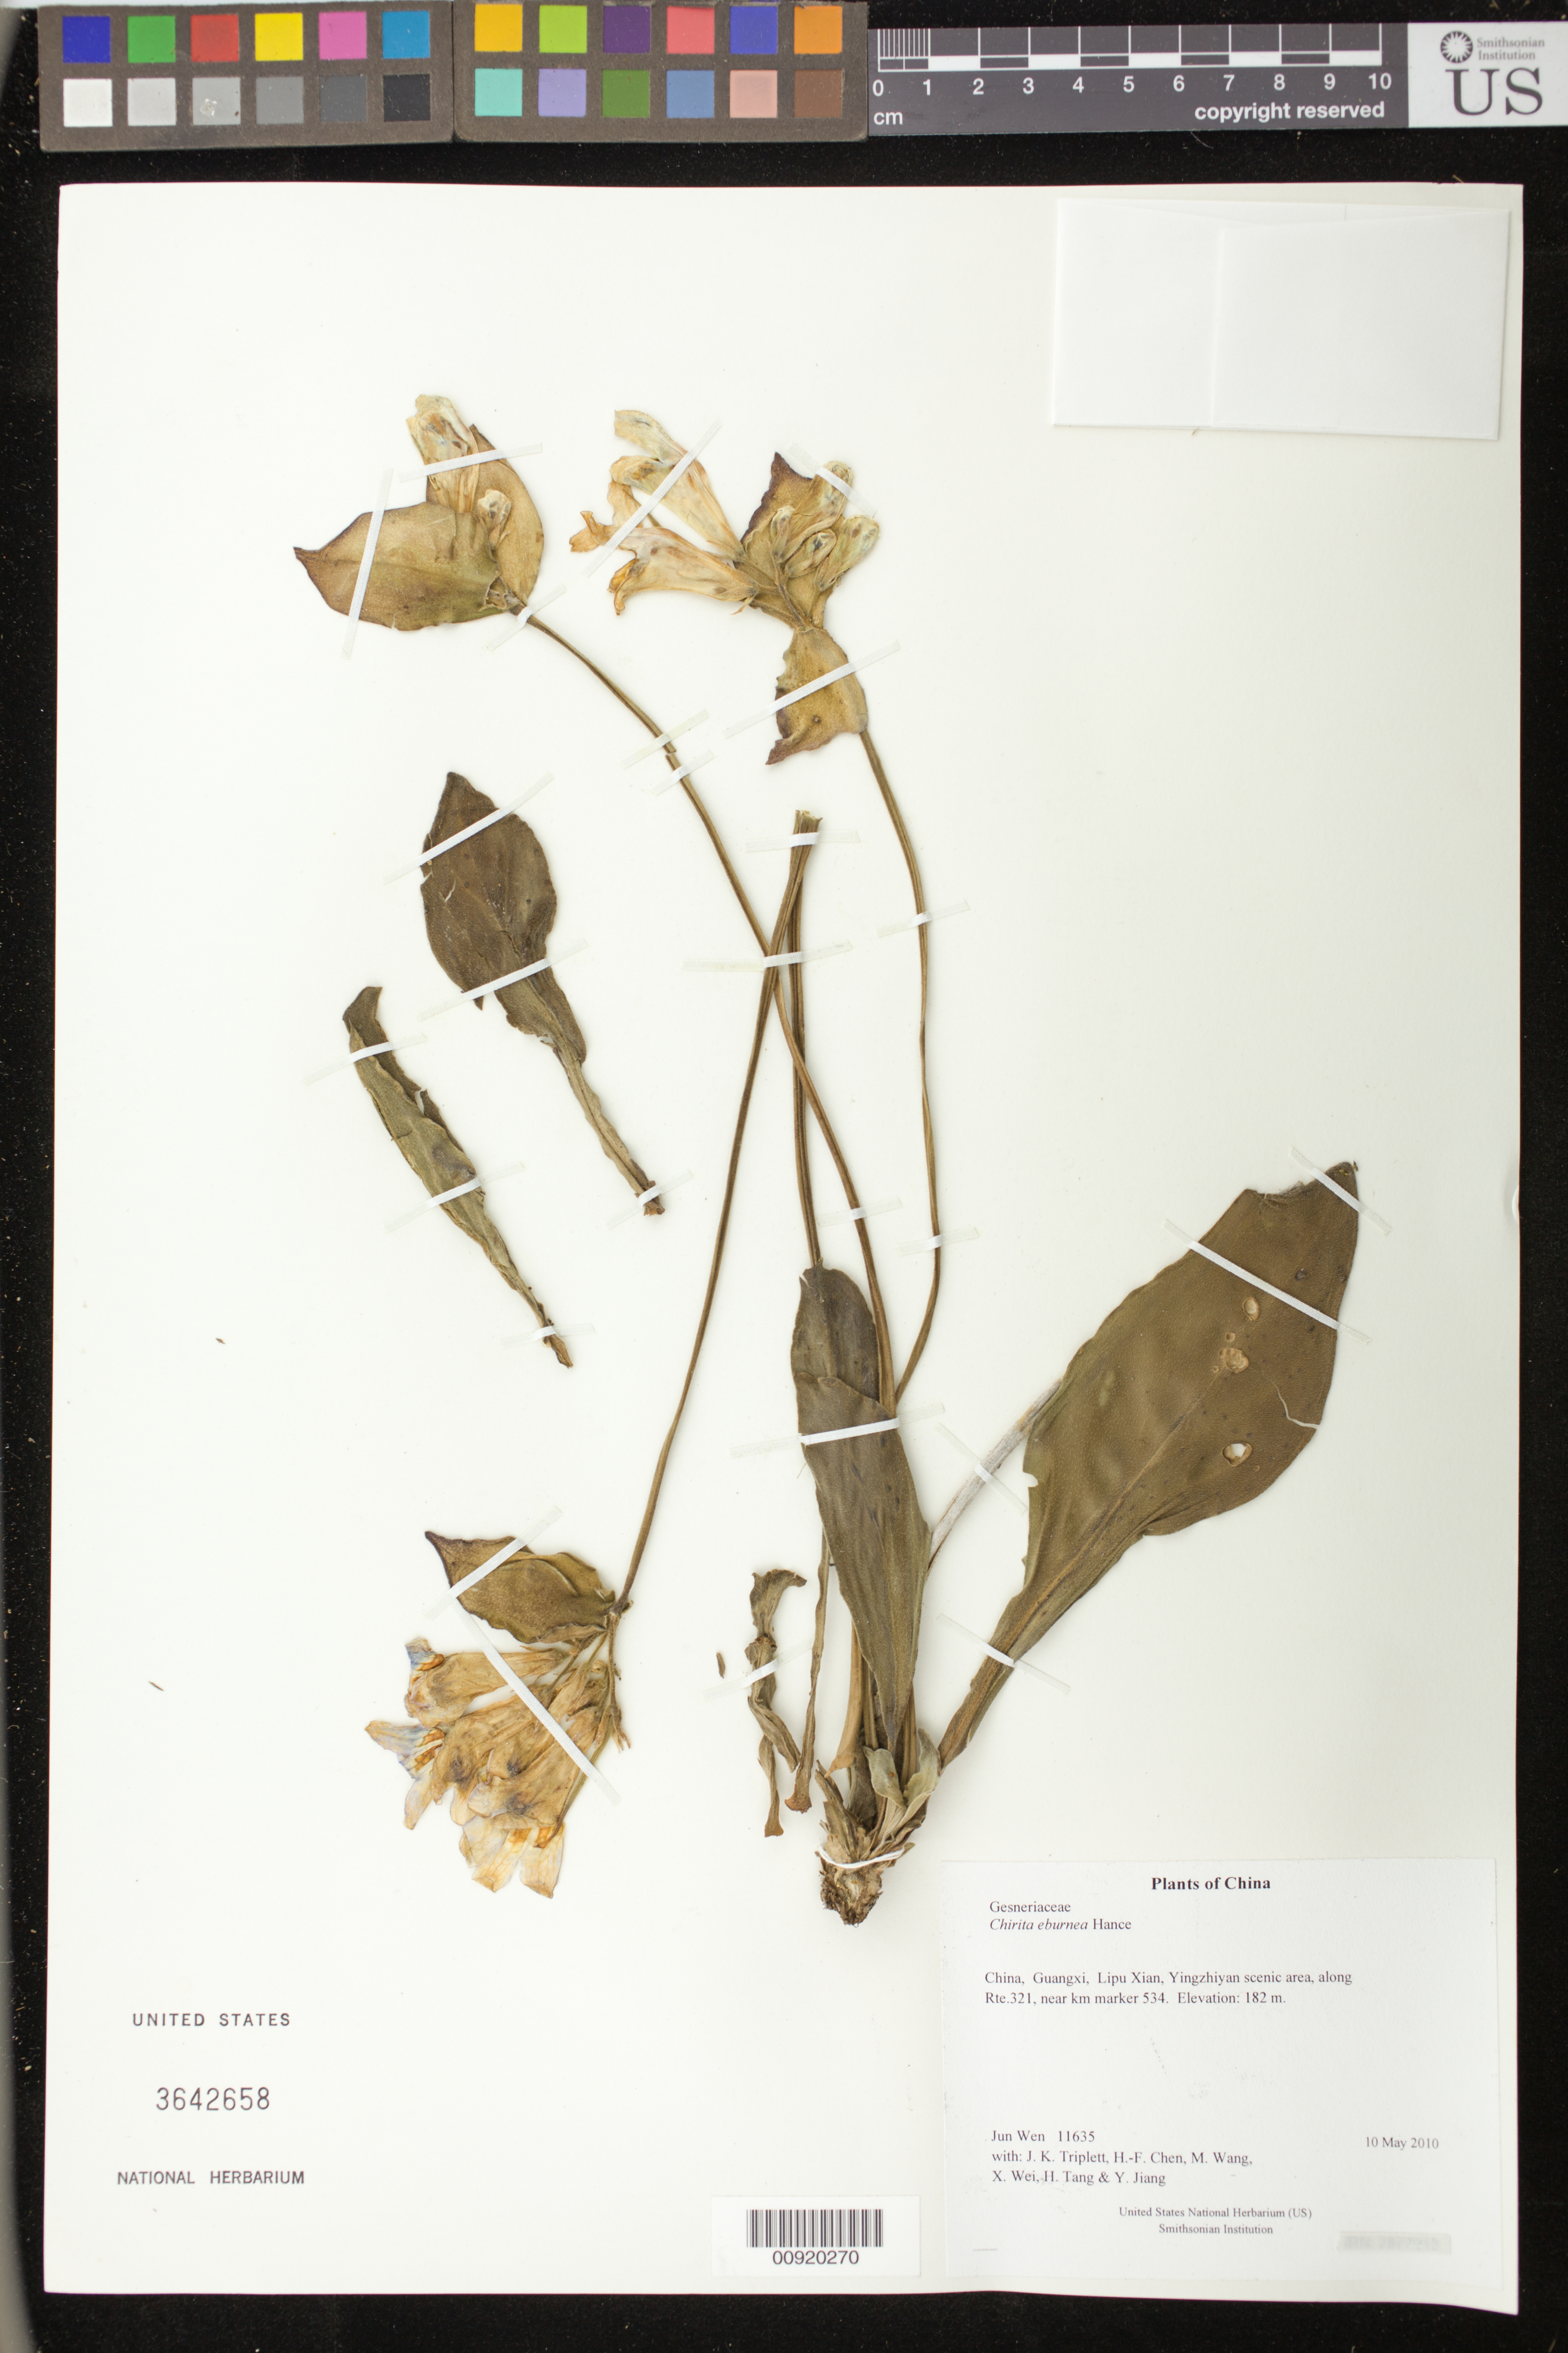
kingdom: Plantae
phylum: Tracheophyta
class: Magnoliopsida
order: Lamiales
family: Gesneriaceae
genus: Chirita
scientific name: Chirita eburnea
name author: Hance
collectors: J. Wen, J. K. Triplett, H.-F. Chen, M. Wang, X. Wei, H. Tang & Y. Jiang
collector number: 11635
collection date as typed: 10 May 2010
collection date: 2010-05-10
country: China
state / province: Guangxi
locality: Lipu Xian, Yingzhiyan scenic area, along Rte.321, near km marker 534.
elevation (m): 182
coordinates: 24 38.666 N, 110 25.183 E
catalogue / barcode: US 3642658